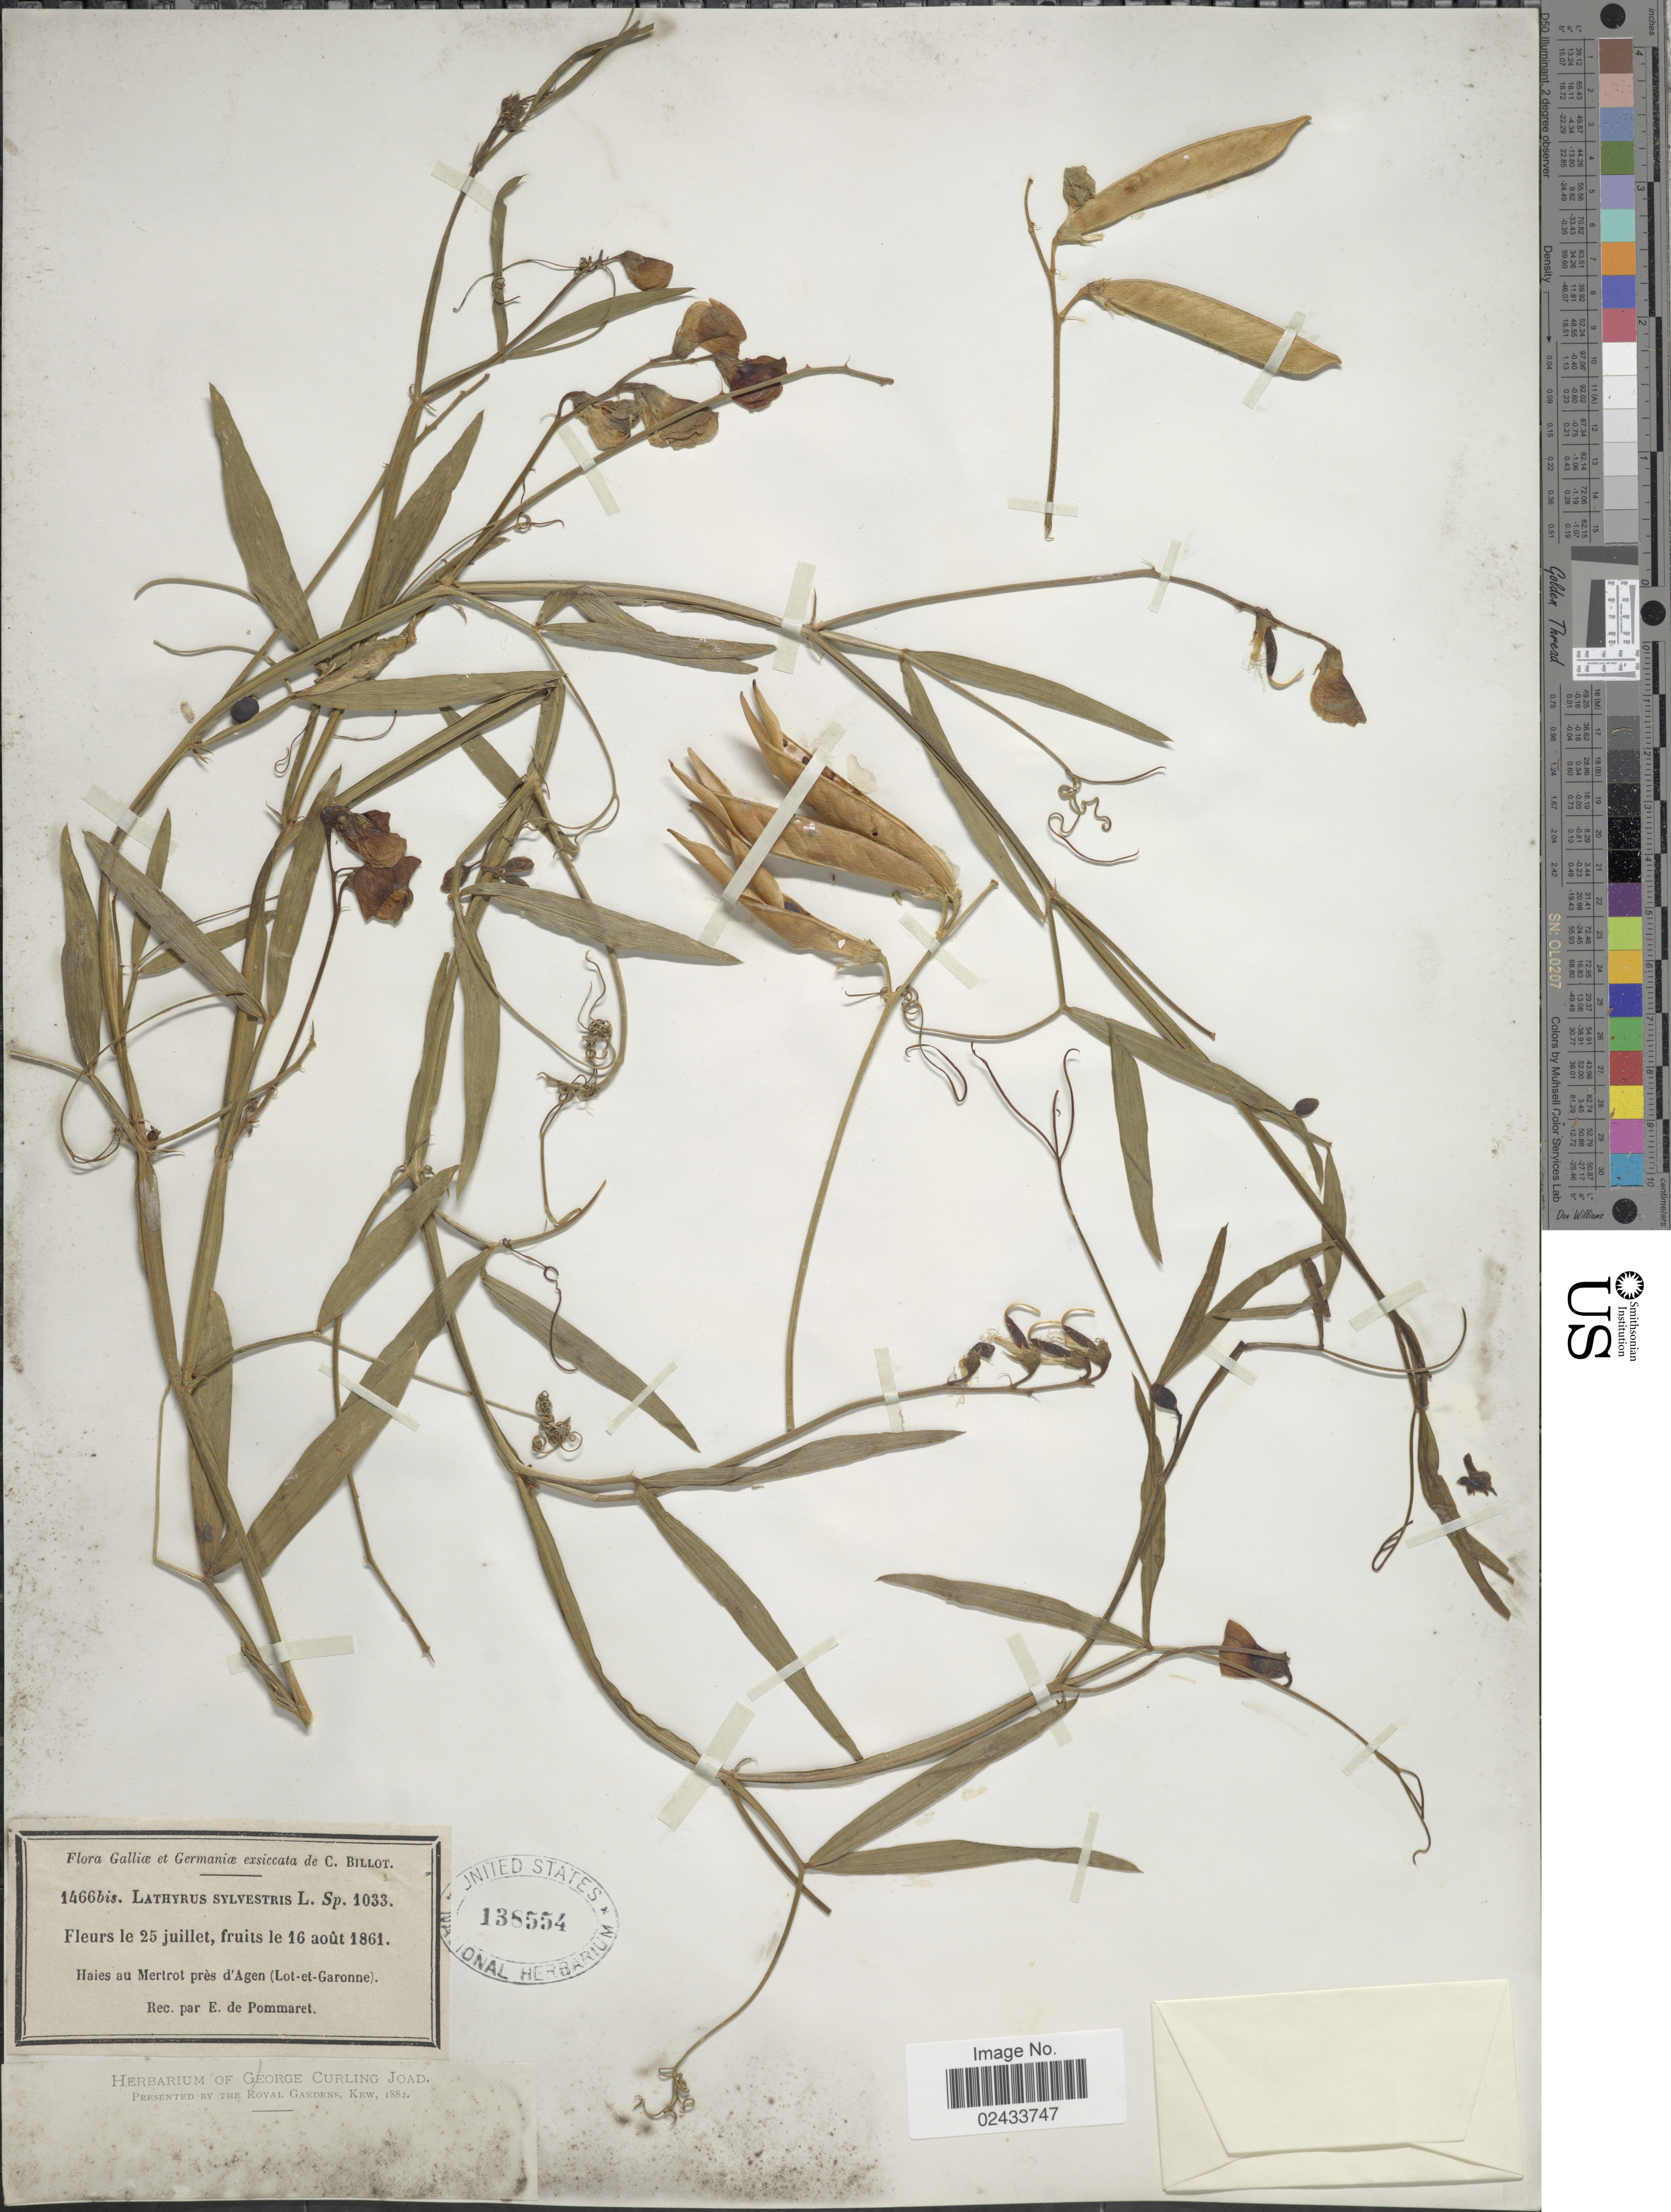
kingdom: Plantae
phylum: Tracheophyta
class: Magnoliopsida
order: Fabales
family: Fabaceae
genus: Lathyrus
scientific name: Lathyrus sylvestris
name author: L.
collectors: C. Billot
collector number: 1466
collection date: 1861-07-25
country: France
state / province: Nouvelle-Aquitaine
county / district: Lot-et-Garonne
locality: Galliae et Germaniae, Haies au Mertrot pres d'Agen (Lot et Garonne)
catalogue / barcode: US 138554